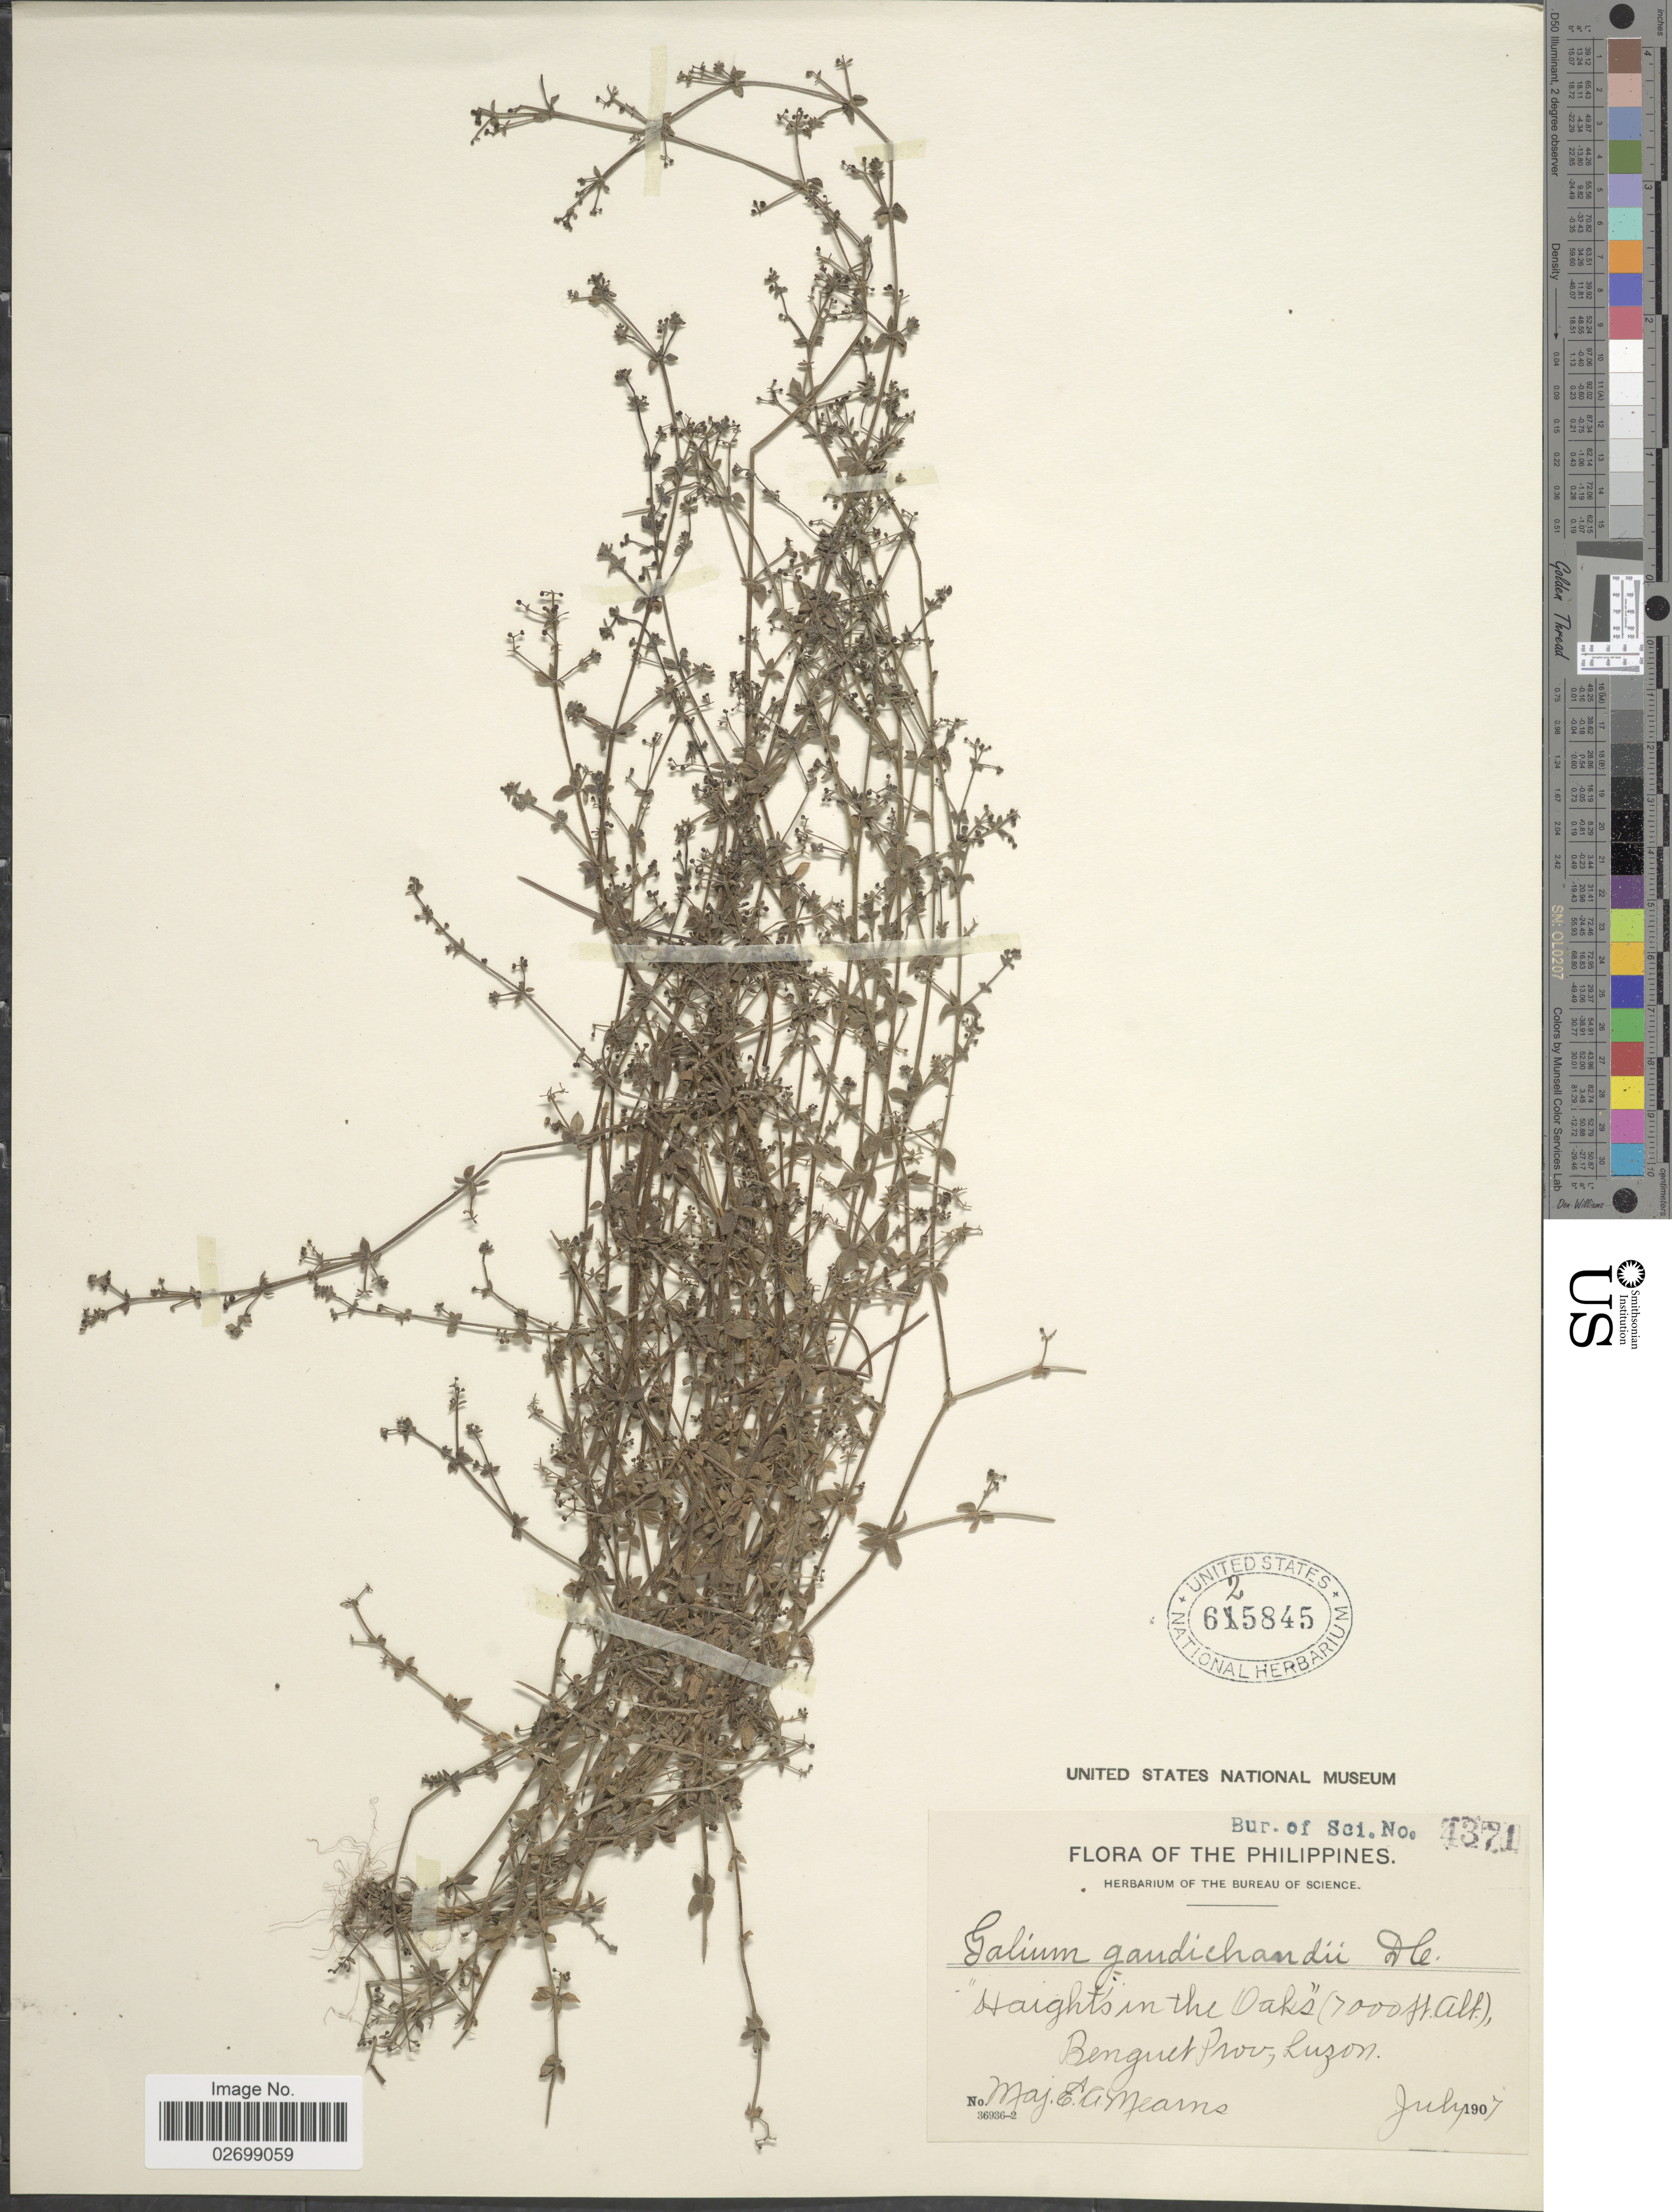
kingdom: Plantae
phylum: Tracheophyta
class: Magnoliopsida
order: Gentianales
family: Rubiaceae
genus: Galium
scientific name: Galium gaudichaudii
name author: DC.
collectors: E. A. Mearns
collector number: Bur.of Sci. 4371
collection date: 1907-07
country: Philippines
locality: Benguet Prov., Luzon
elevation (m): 2134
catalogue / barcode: US 615845